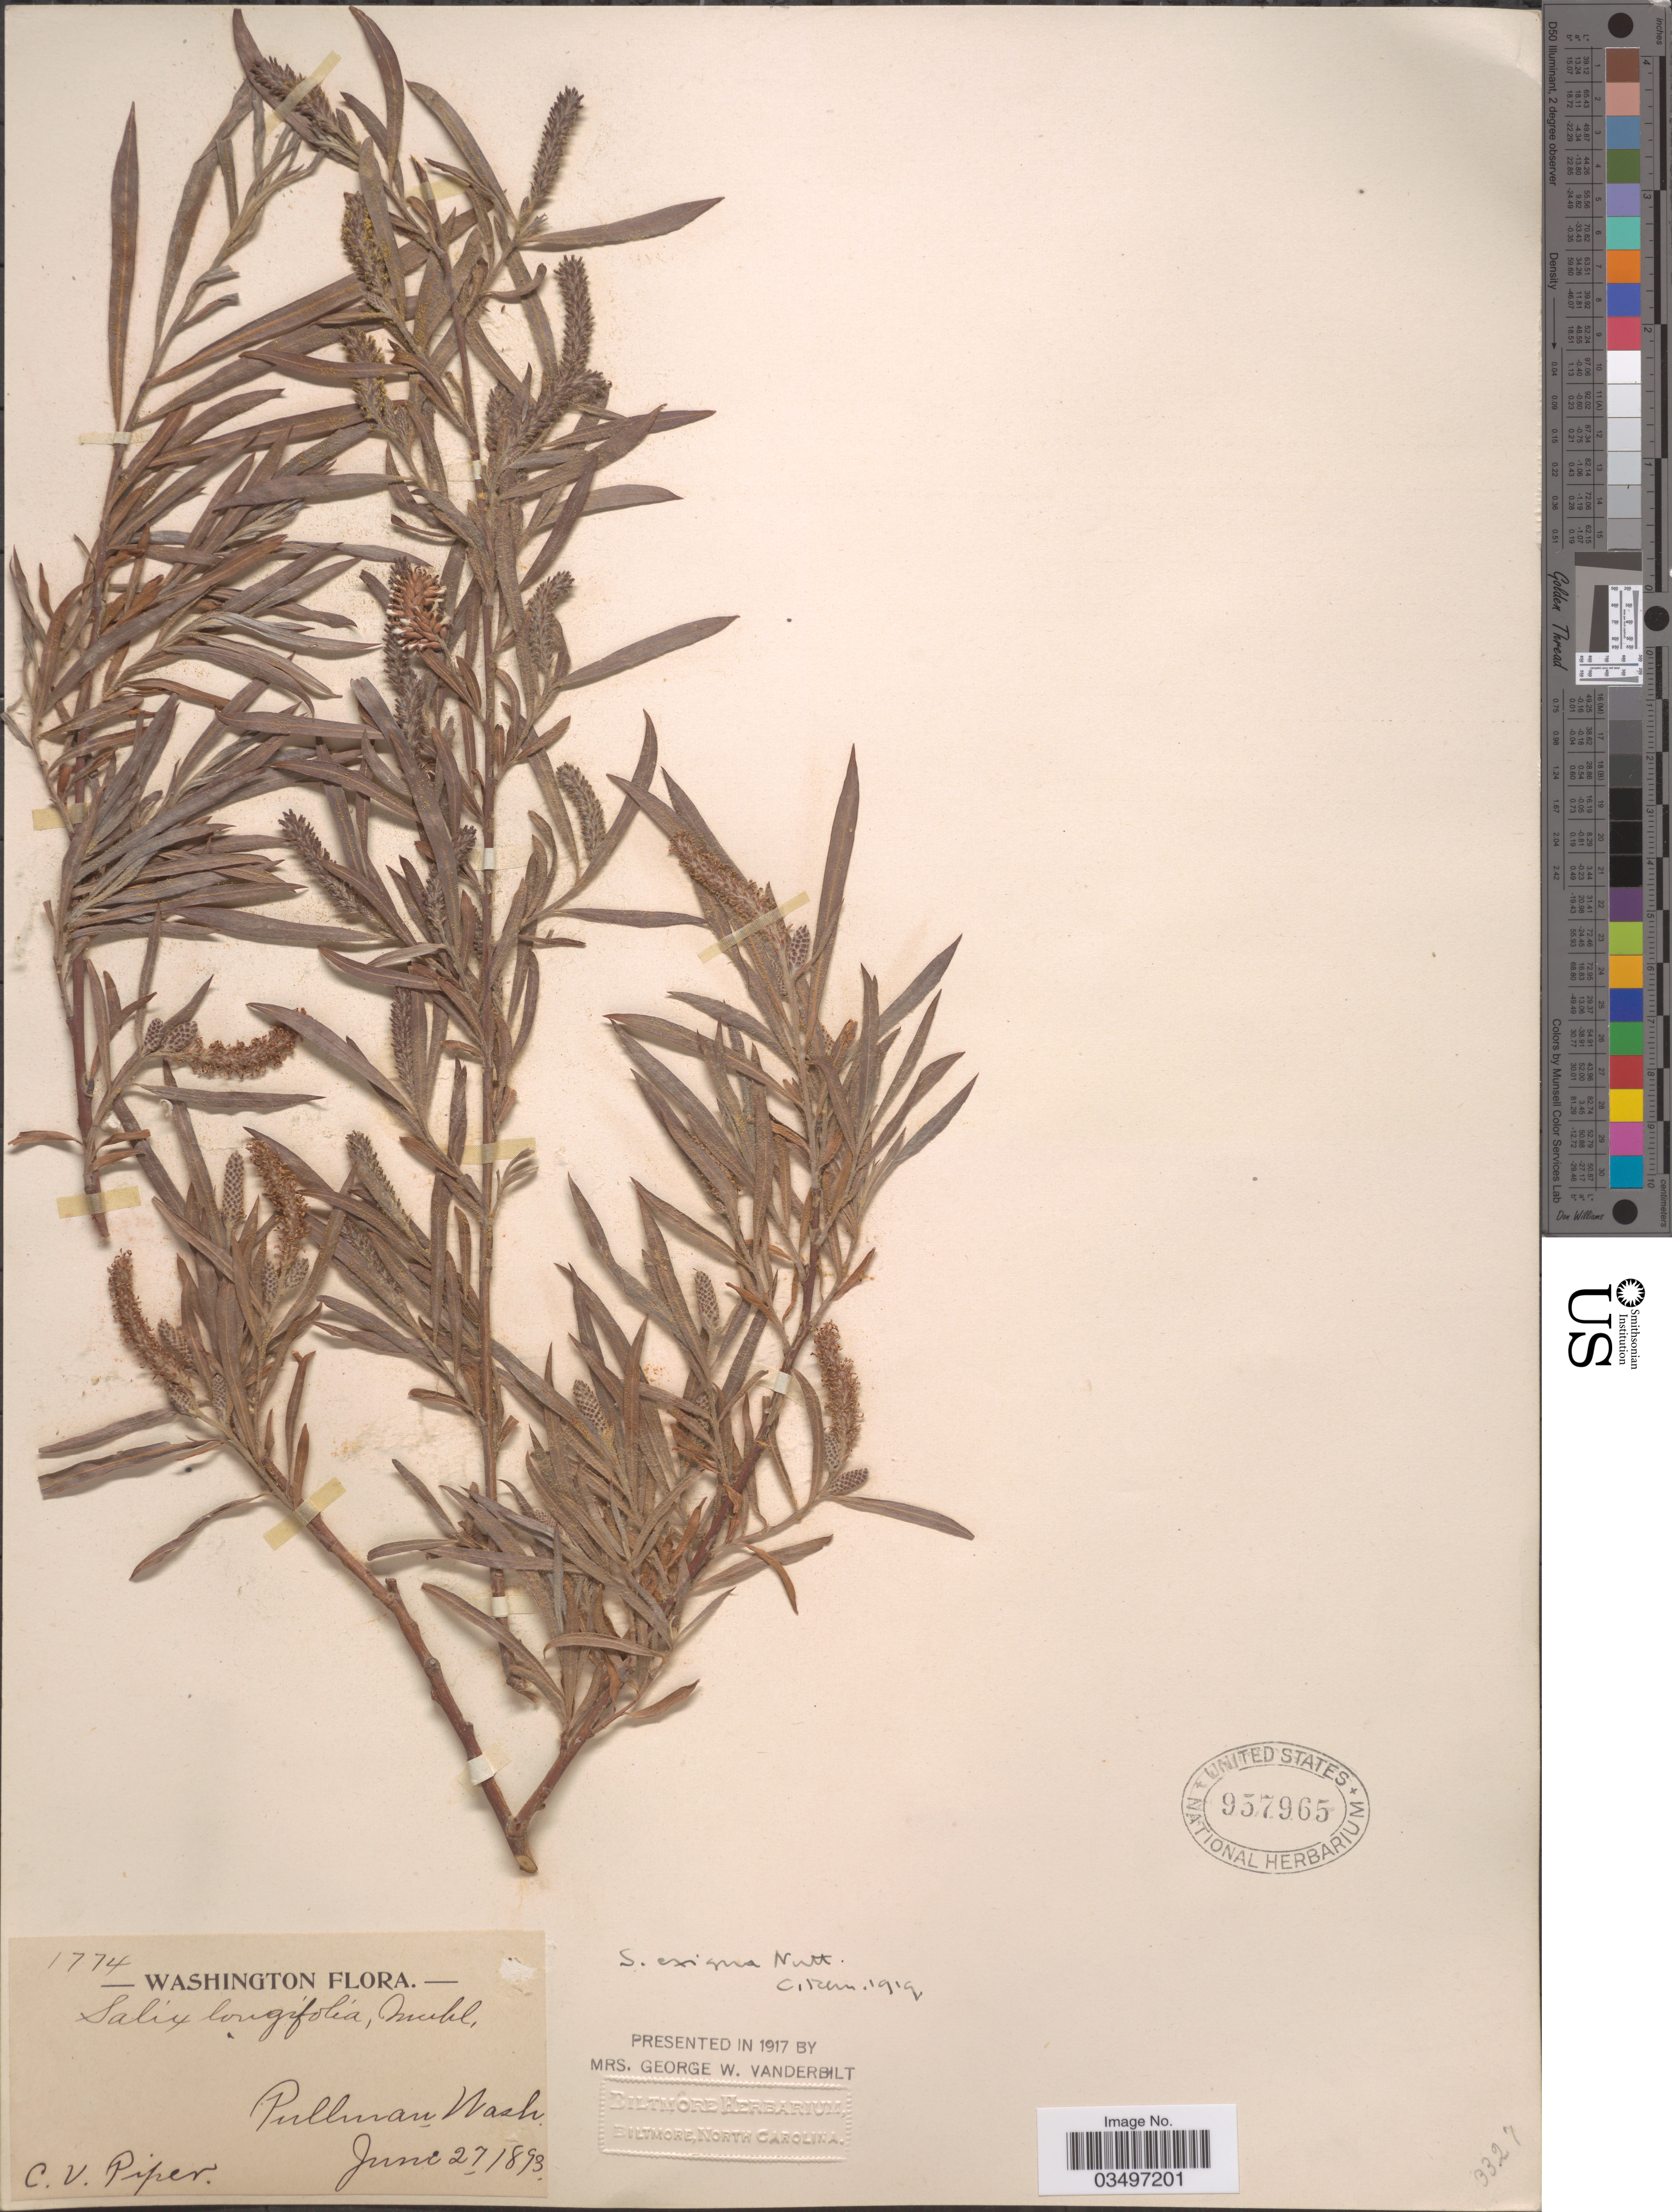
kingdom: Plantae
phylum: Tracheophyta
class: Magnoliopsida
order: Malpighiales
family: Salicaceae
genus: Salix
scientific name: Salix exigua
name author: Nutt.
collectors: C. V. Piper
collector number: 1774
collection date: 1893-06-27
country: United States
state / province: Washington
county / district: Whitman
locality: Pullman.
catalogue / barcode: US 957965